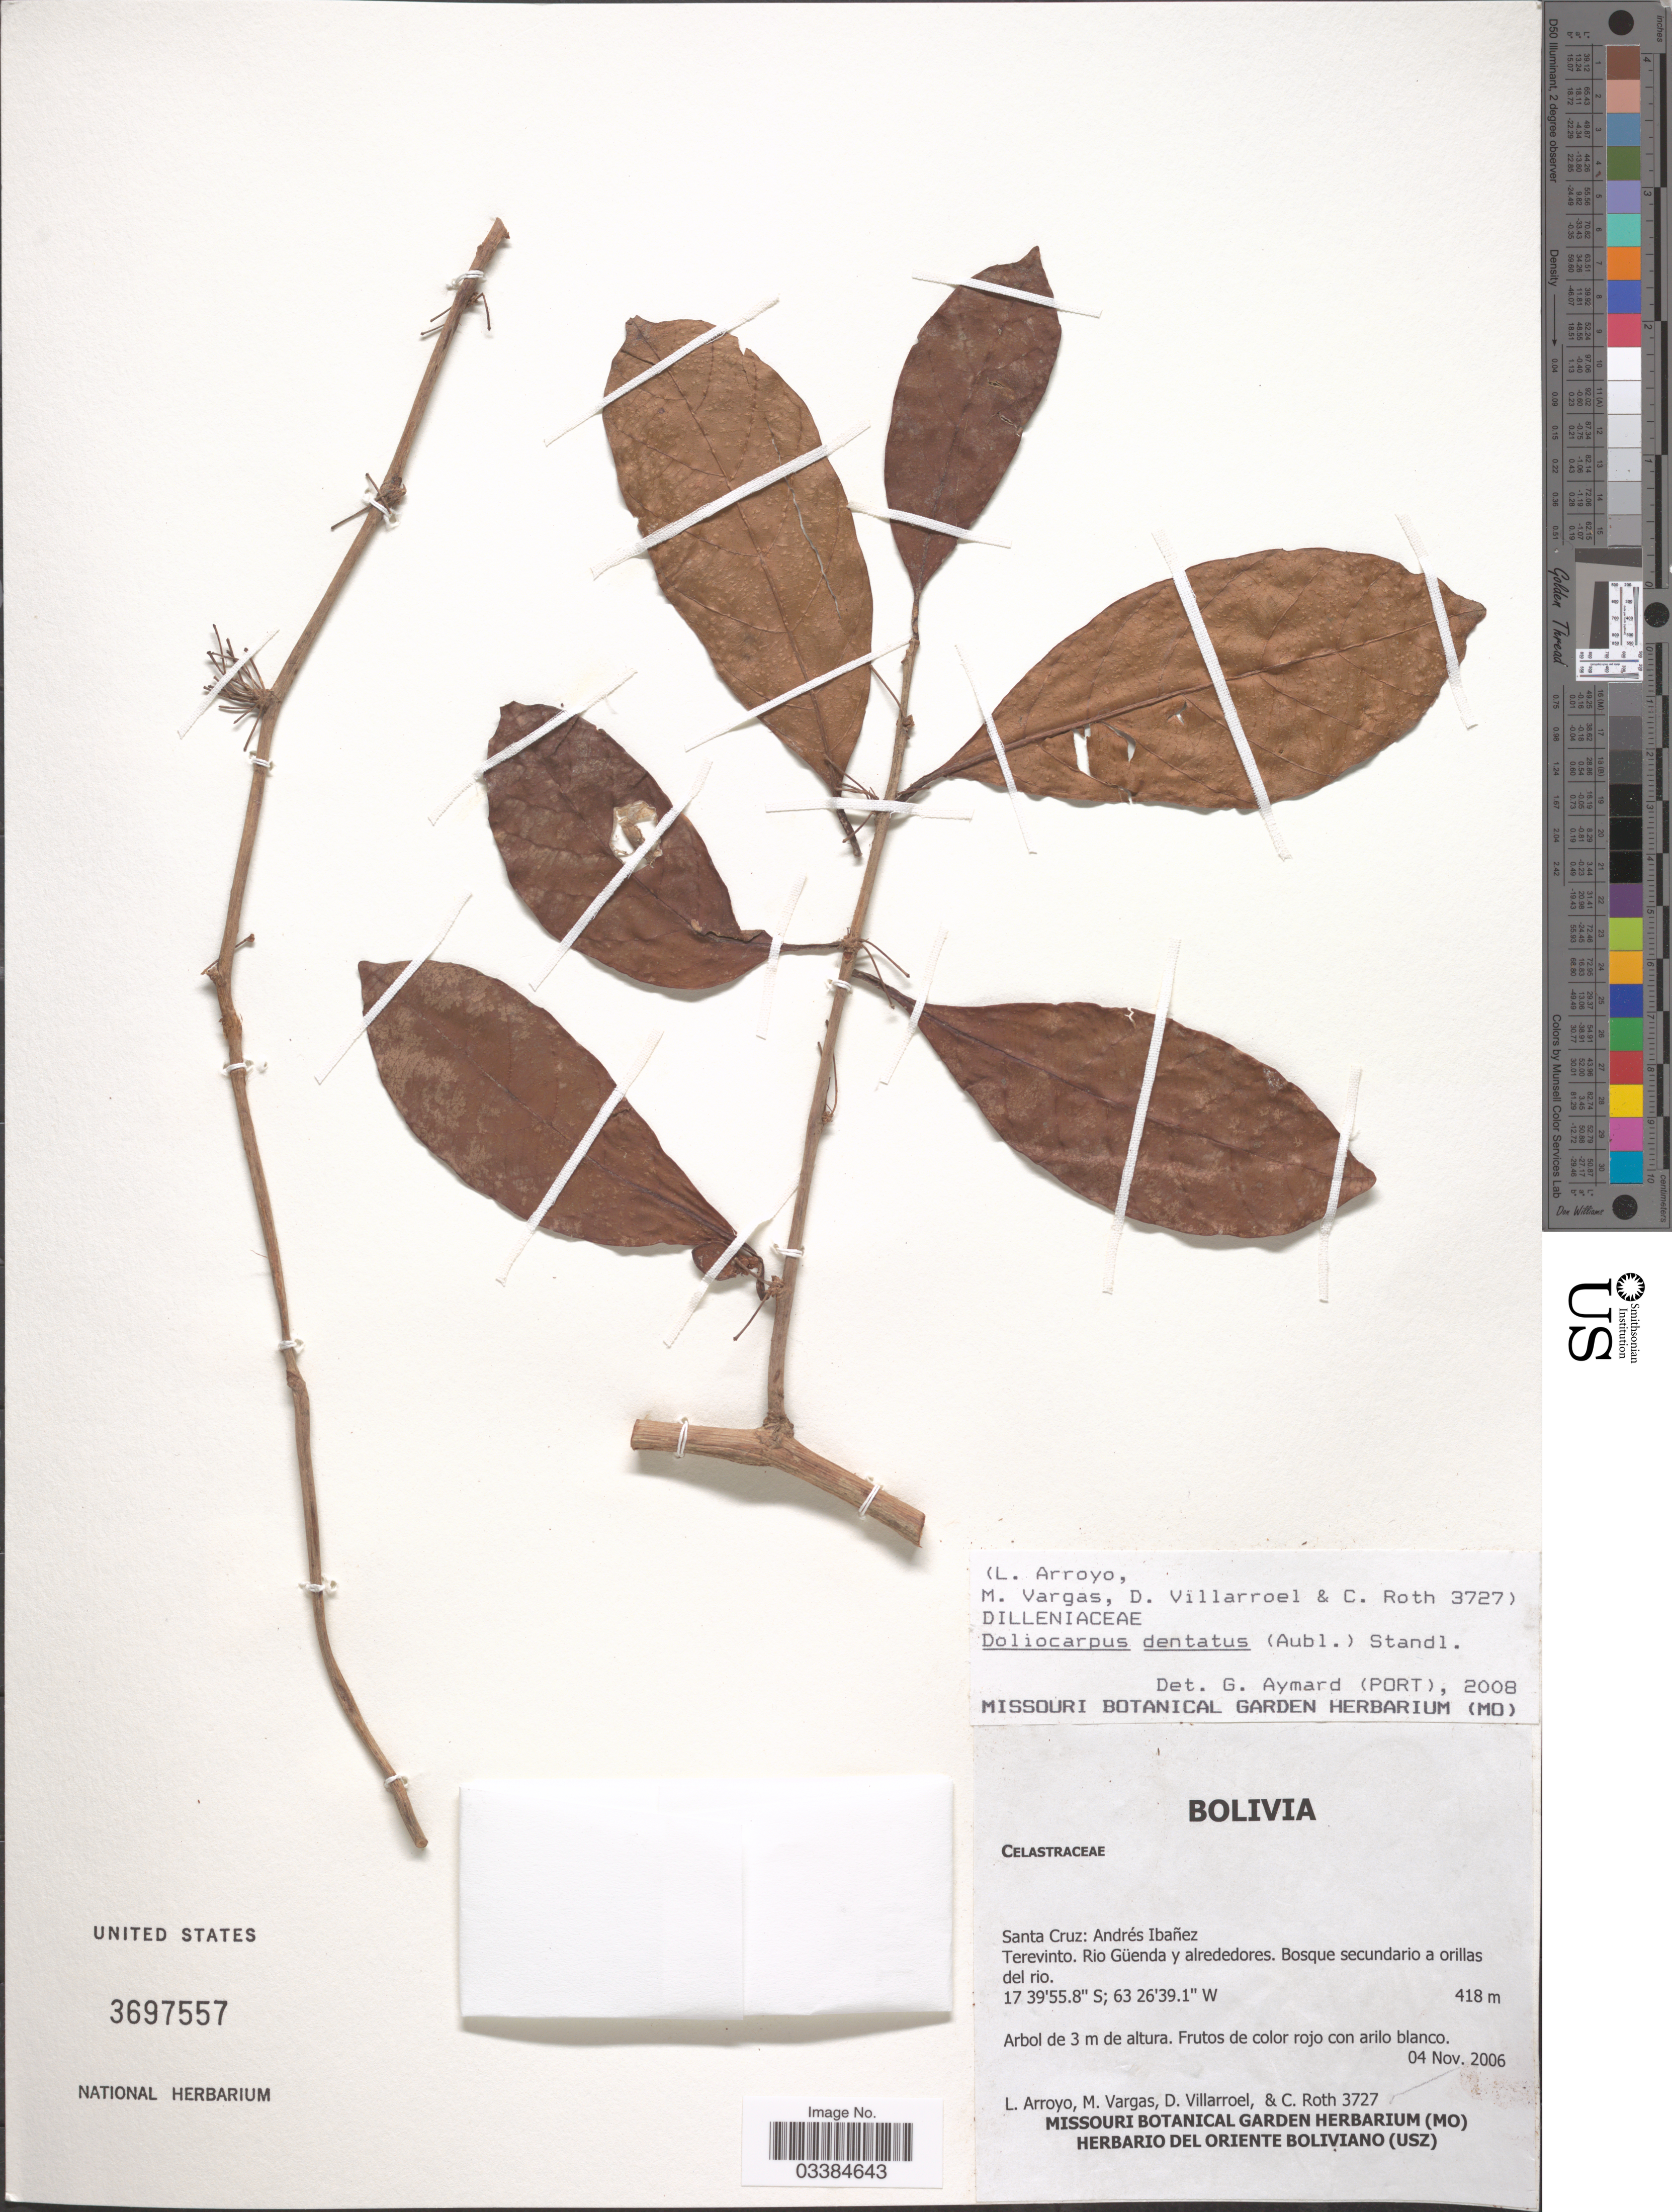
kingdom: Plantae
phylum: Tracheophyta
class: Magnoliopsida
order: Dilleniales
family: Dilleniaceae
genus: Doliocarpus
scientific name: Doliocarpus dentatus subsp. tuberculatus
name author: Aymard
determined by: Victor Longhi Monzoli, João, (BRAZIL)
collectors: L. Arroyo, M. Vargas, D. Villarroel & C. Roth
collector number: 3727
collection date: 2006-11-04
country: Bolivia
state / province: Santa Cruz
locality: Andrés Ibañez. Terevinto. Rio Güenda y alrededores. Bosque secundario a orillas del rio.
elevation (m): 418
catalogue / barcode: US 3697557